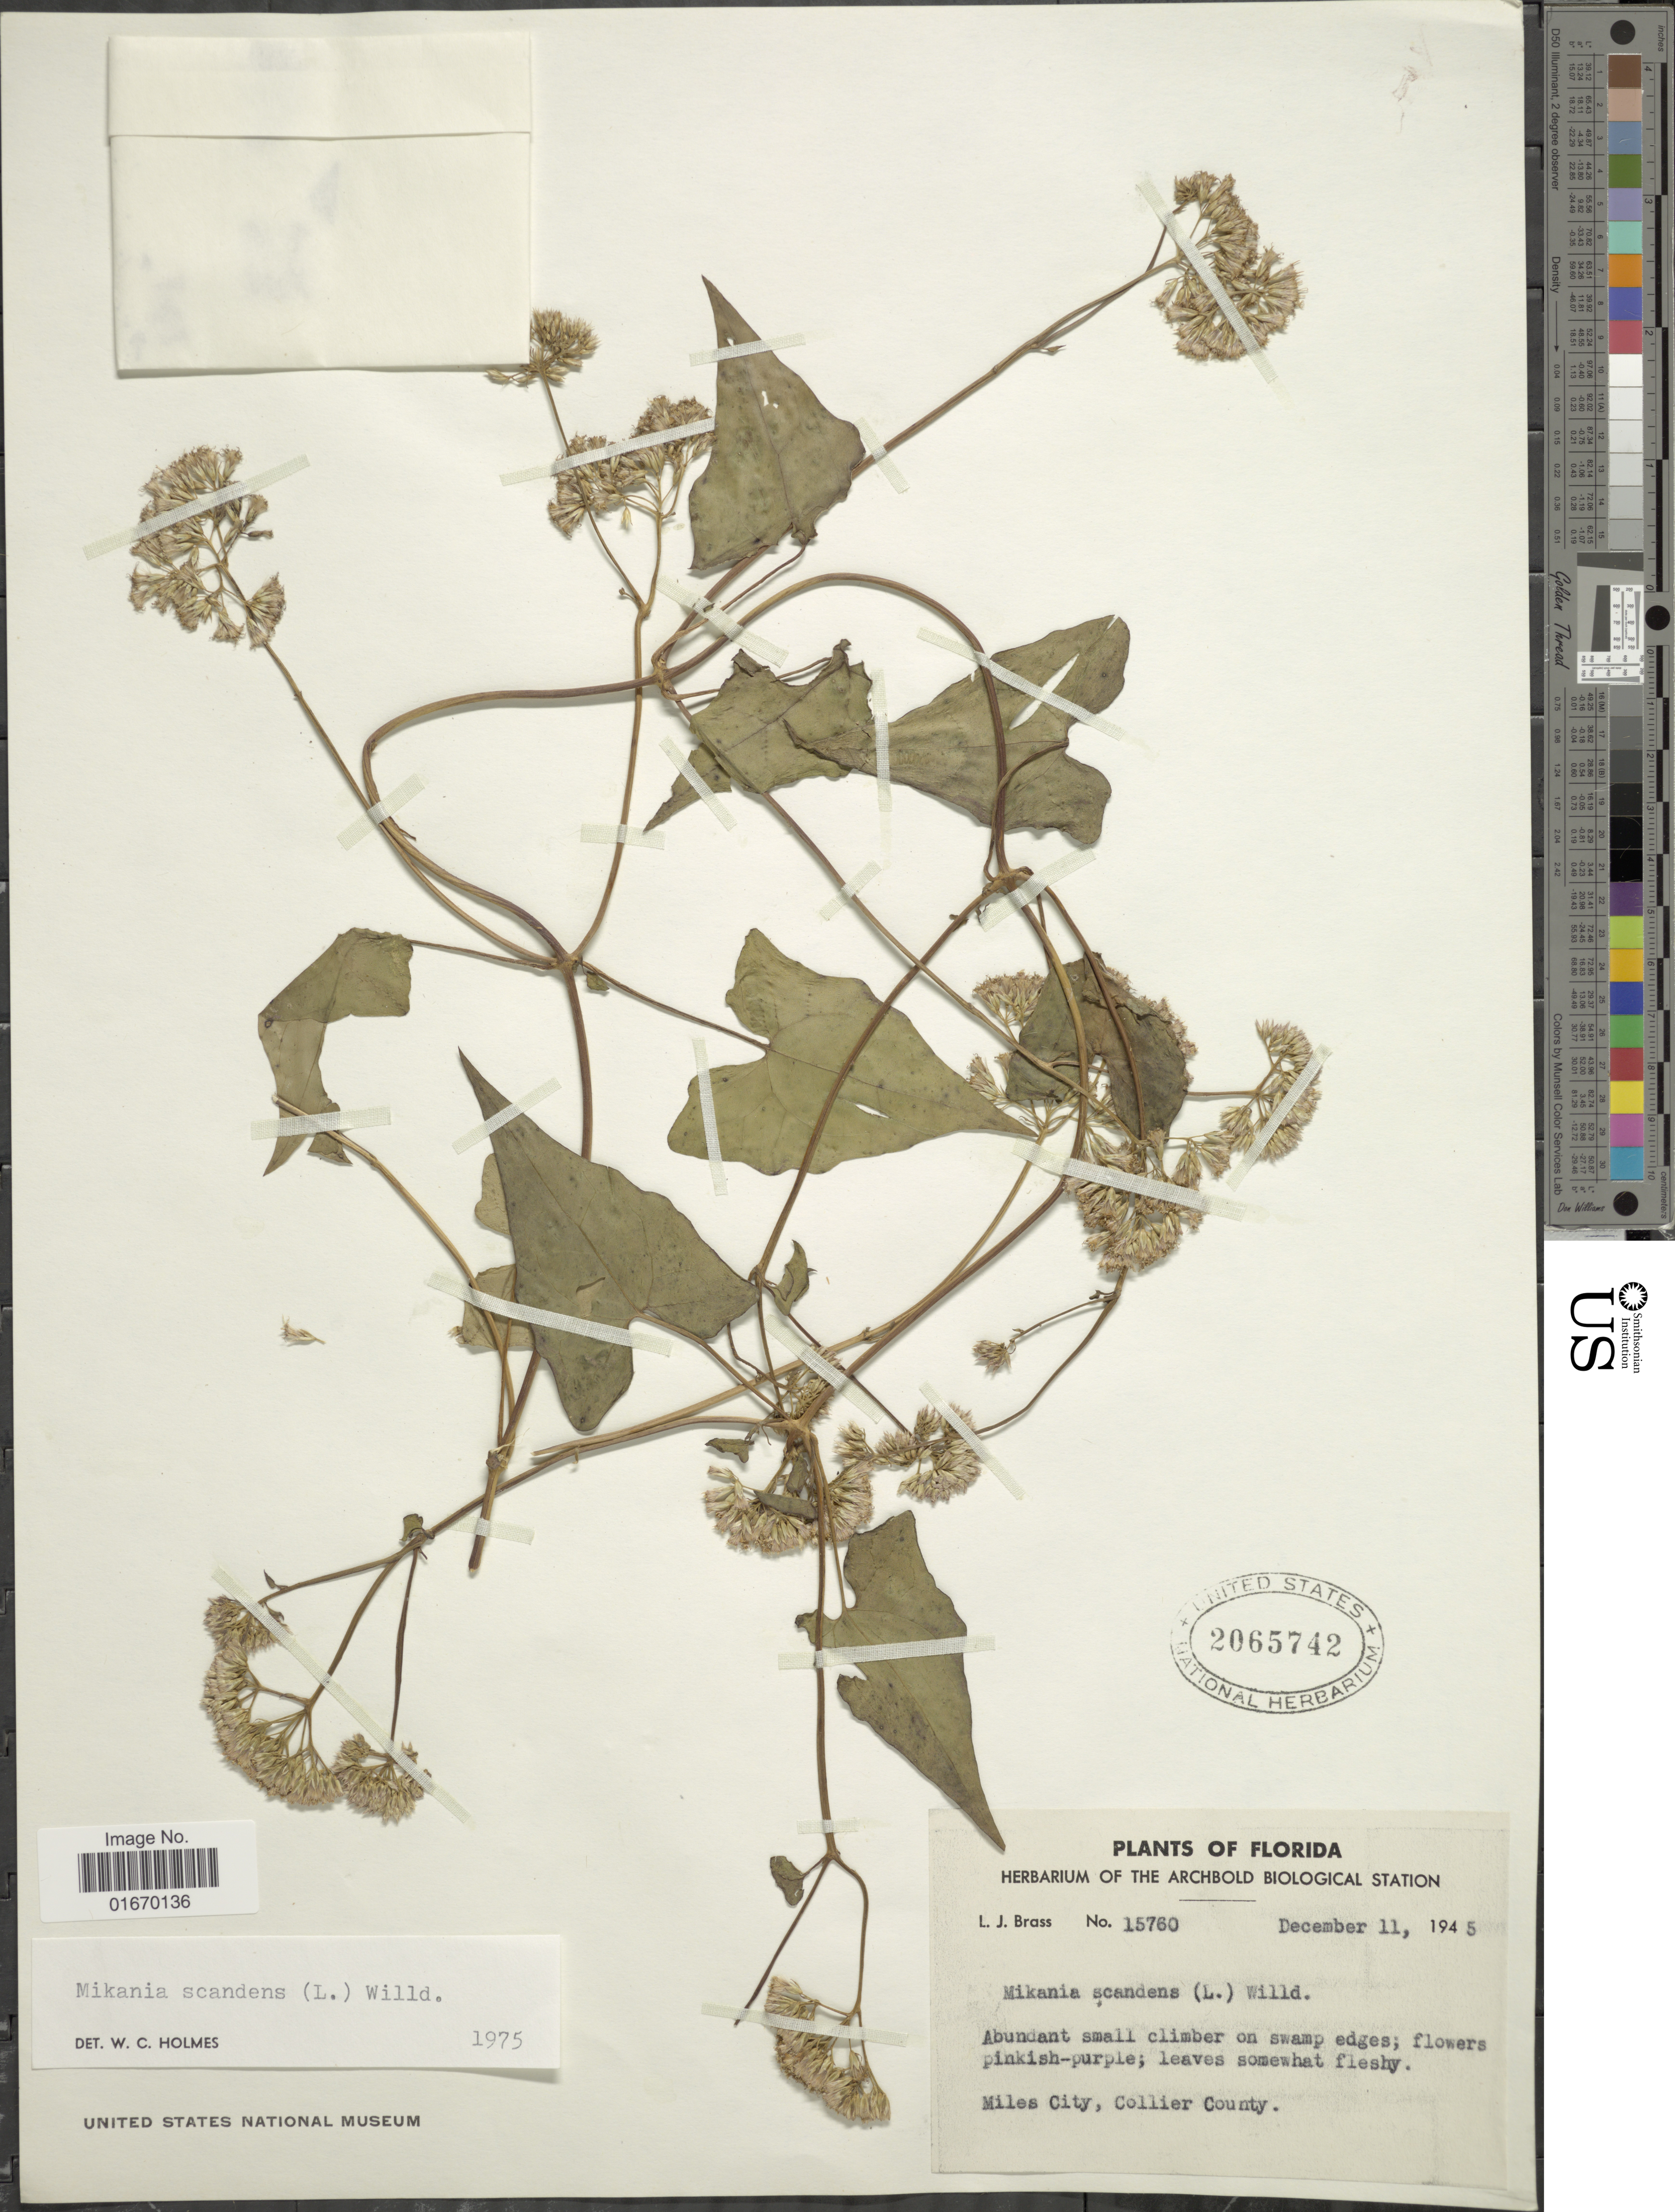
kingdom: Plantae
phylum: Tracheophyta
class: Magnoliopsida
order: Asterales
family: Asteraceae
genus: Mikania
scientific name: Mikania scandens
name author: (L.) Willd.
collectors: L. J. Brass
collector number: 15760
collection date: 1945-12-11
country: United States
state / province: Florida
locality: Miles City, Collier County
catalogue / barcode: US 2065742